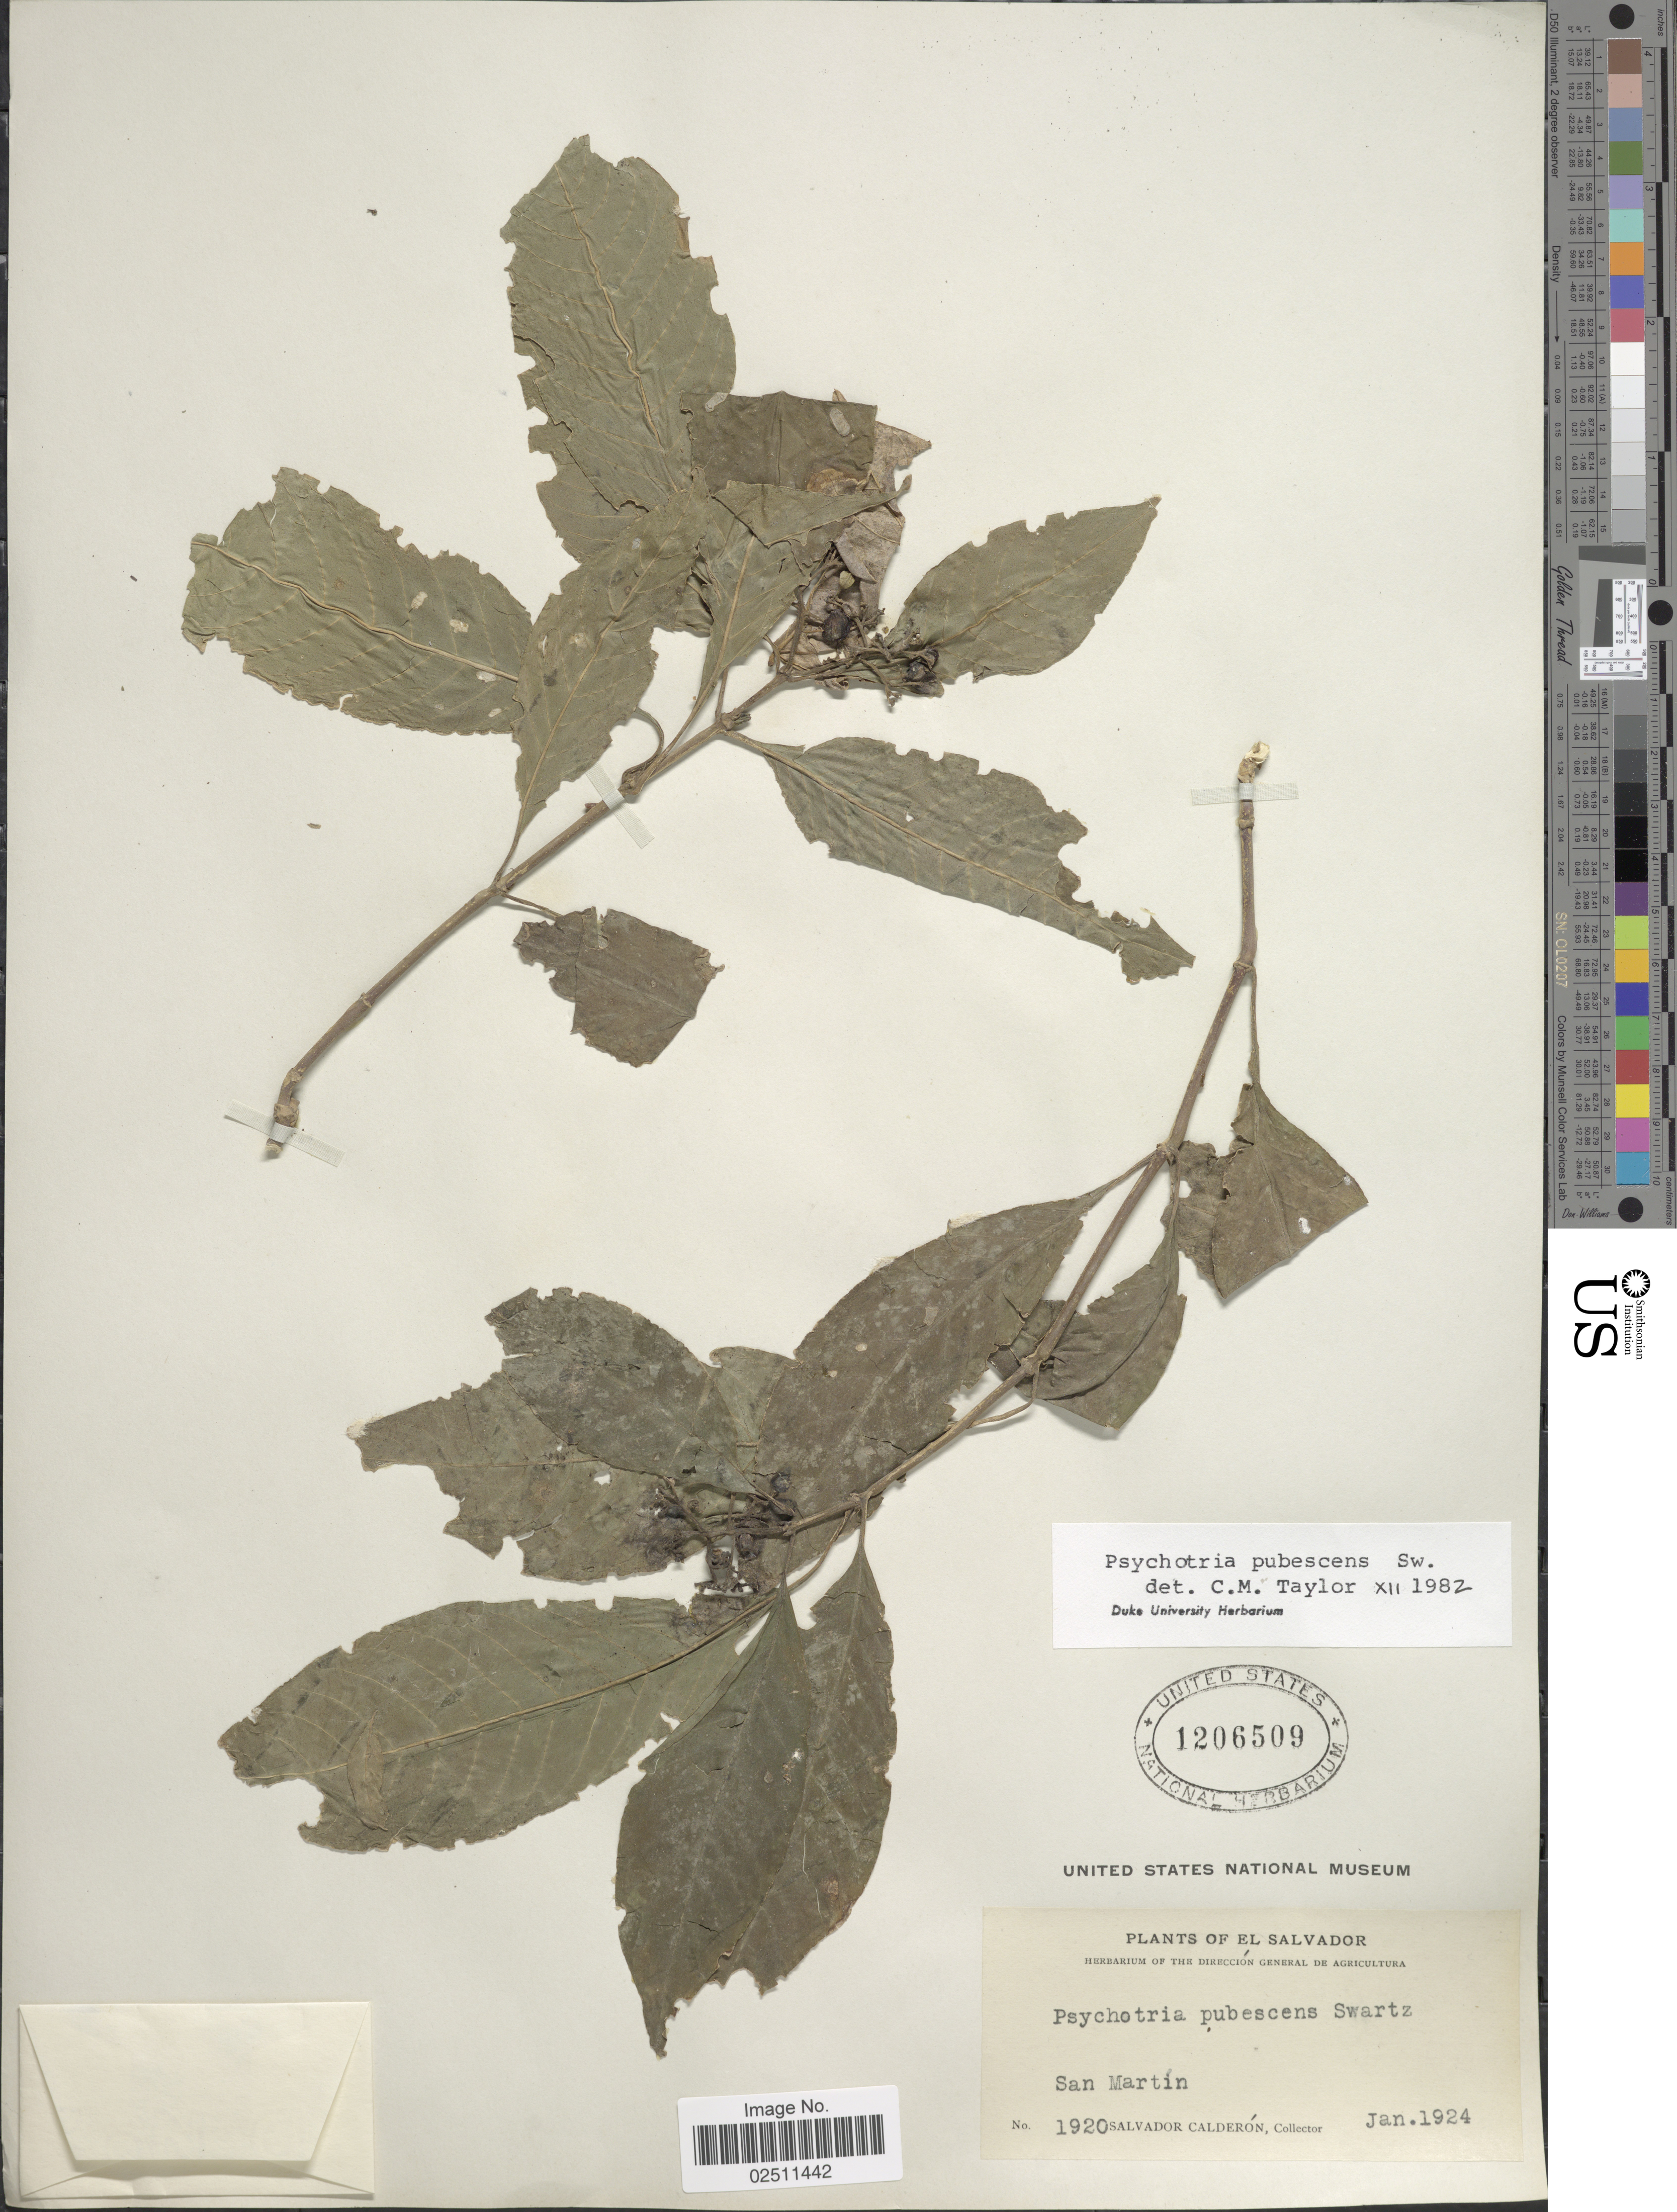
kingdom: Plantae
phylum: Tracheophyta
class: Magnoliopsida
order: Gentianales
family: Rubiaceae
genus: Psychotria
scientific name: Psychotria pubescens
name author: Sw.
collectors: S. Calderón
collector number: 1920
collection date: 1924-01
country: El Salvador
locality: San Martin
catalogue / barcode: US 1206509